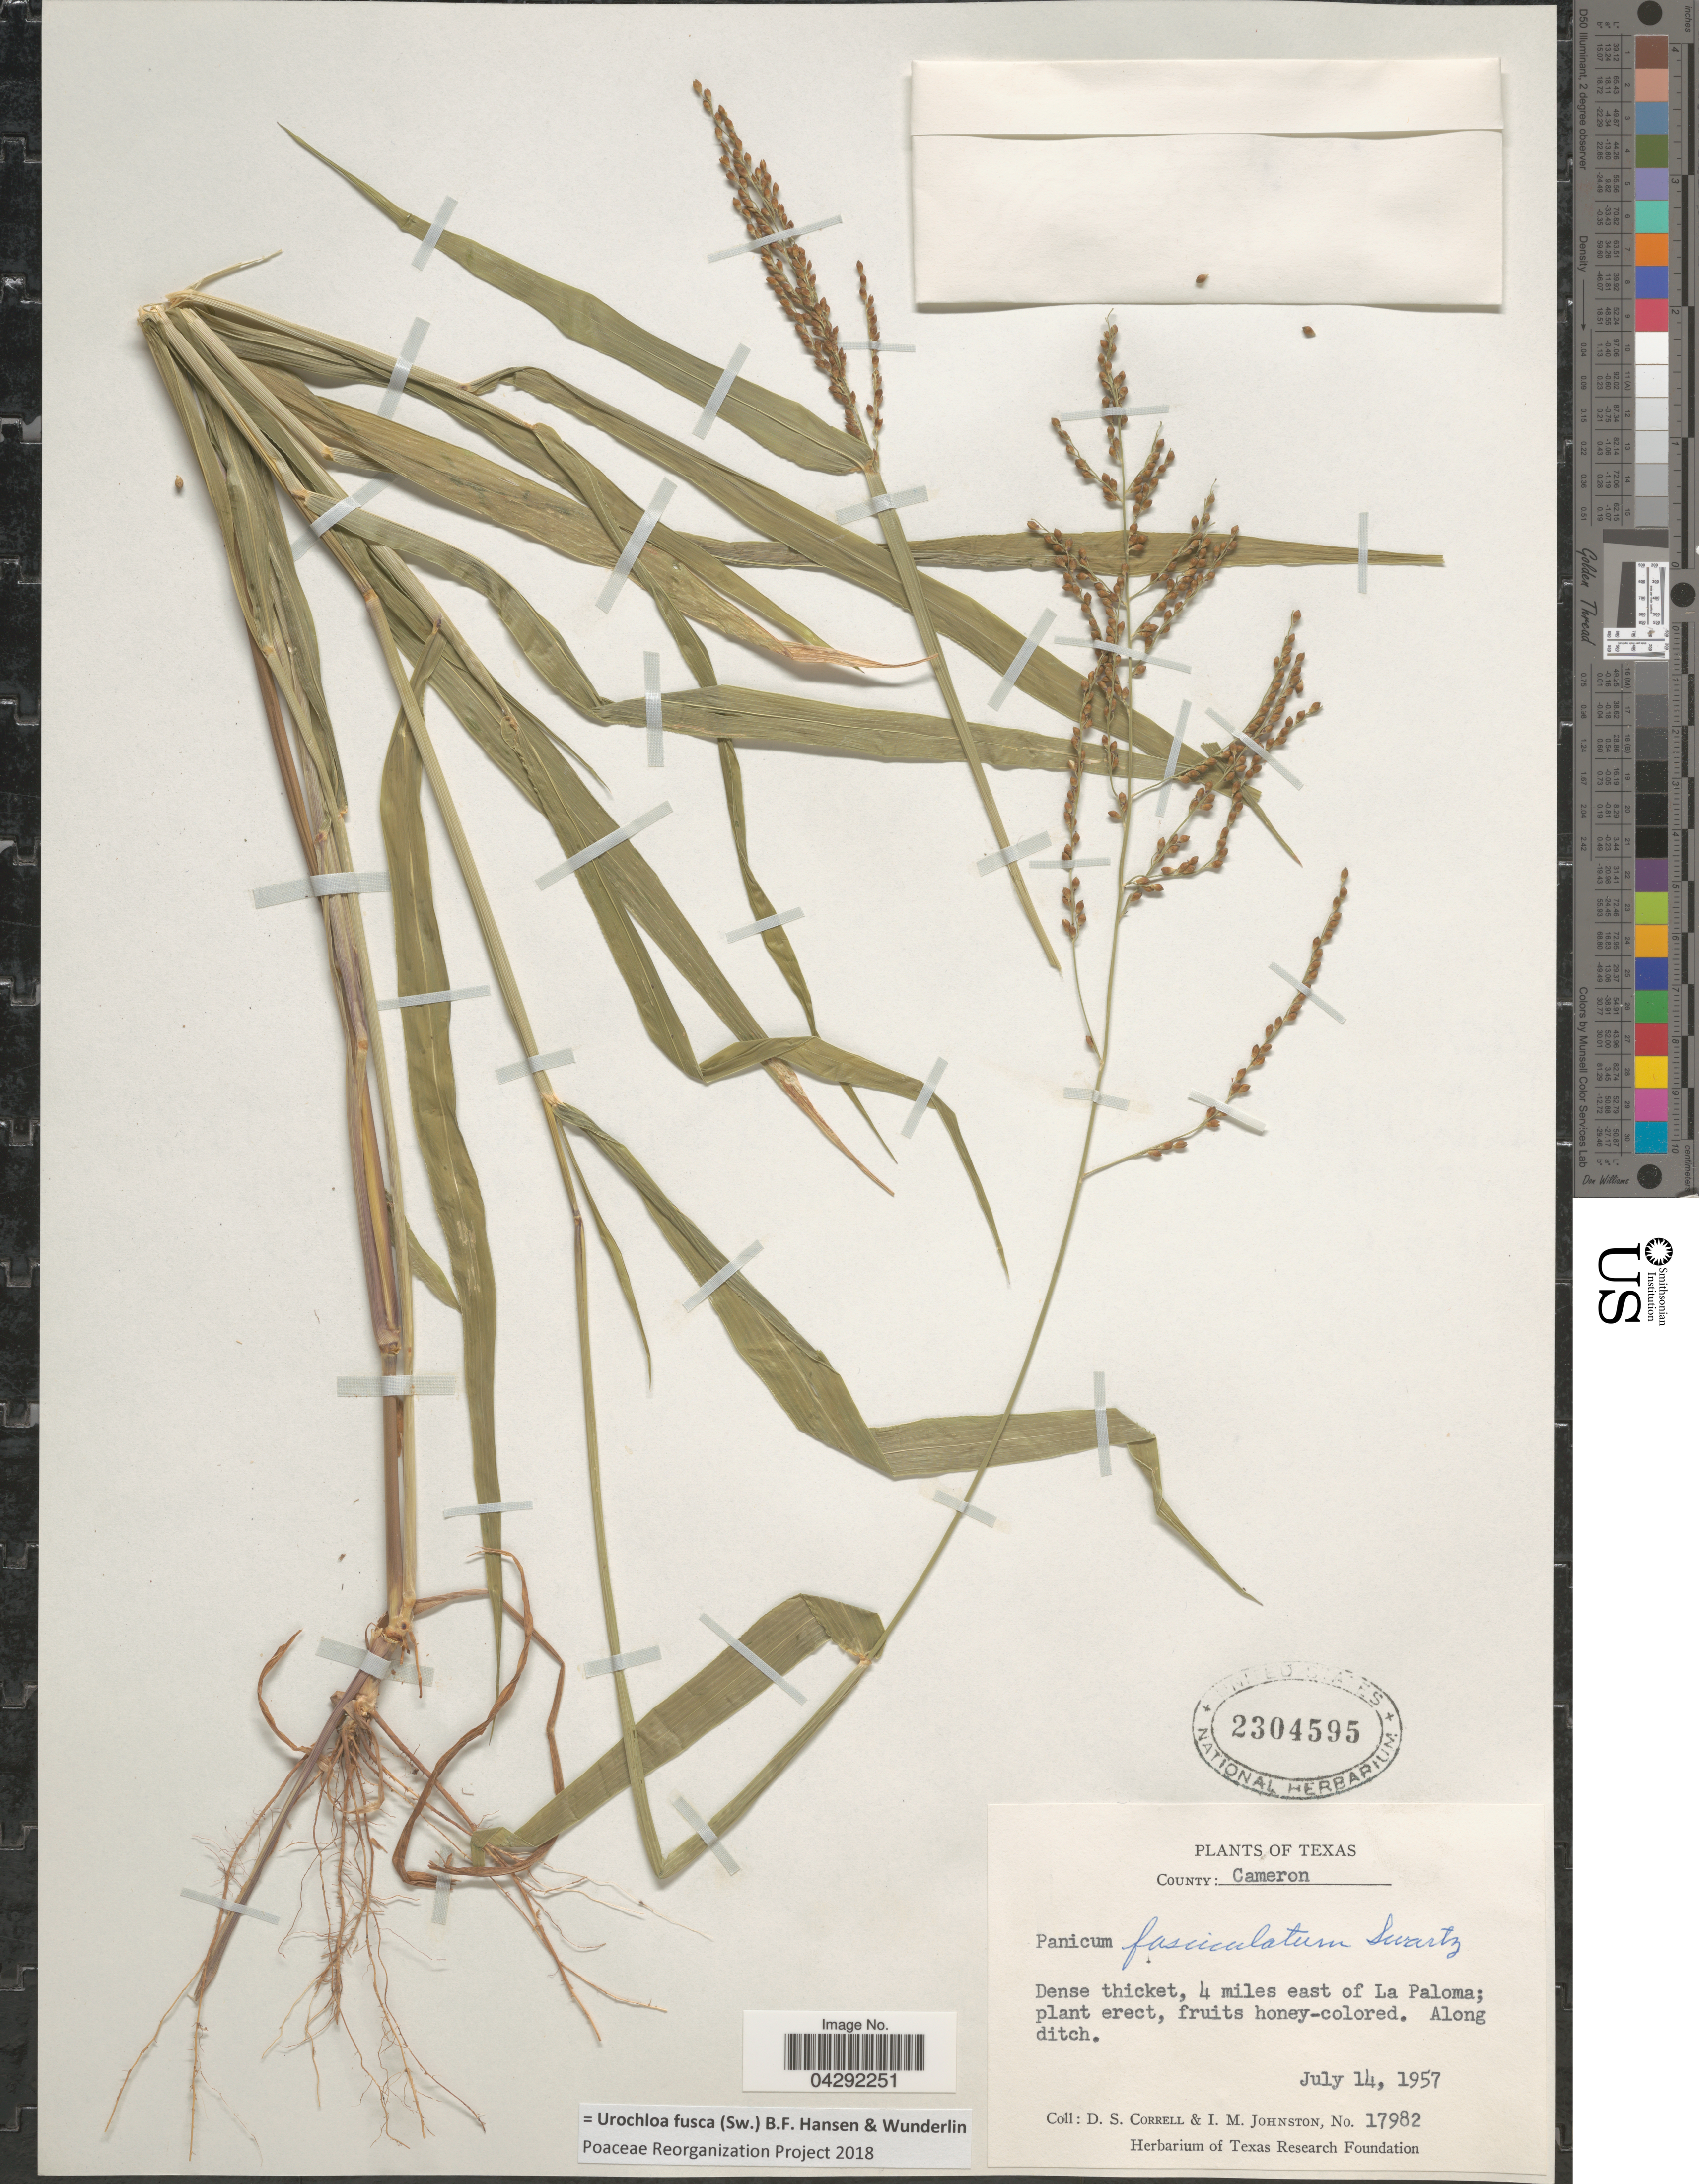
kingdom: Plantae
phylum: Tracheophyta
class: Liliopsida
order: Poales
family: Poaceae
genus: Urochloa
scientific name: Urochloa fusca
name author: (Sw.) B.F. Hansen & Wunderlin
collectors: D. S. Correll & I.M. Johnston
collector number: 17982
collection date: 1957-07-14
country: United States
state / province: Texas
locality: County: Cameron. Dense thicket, 4 miles east of La Paloma. Along ditch.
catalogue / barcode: US 2304595